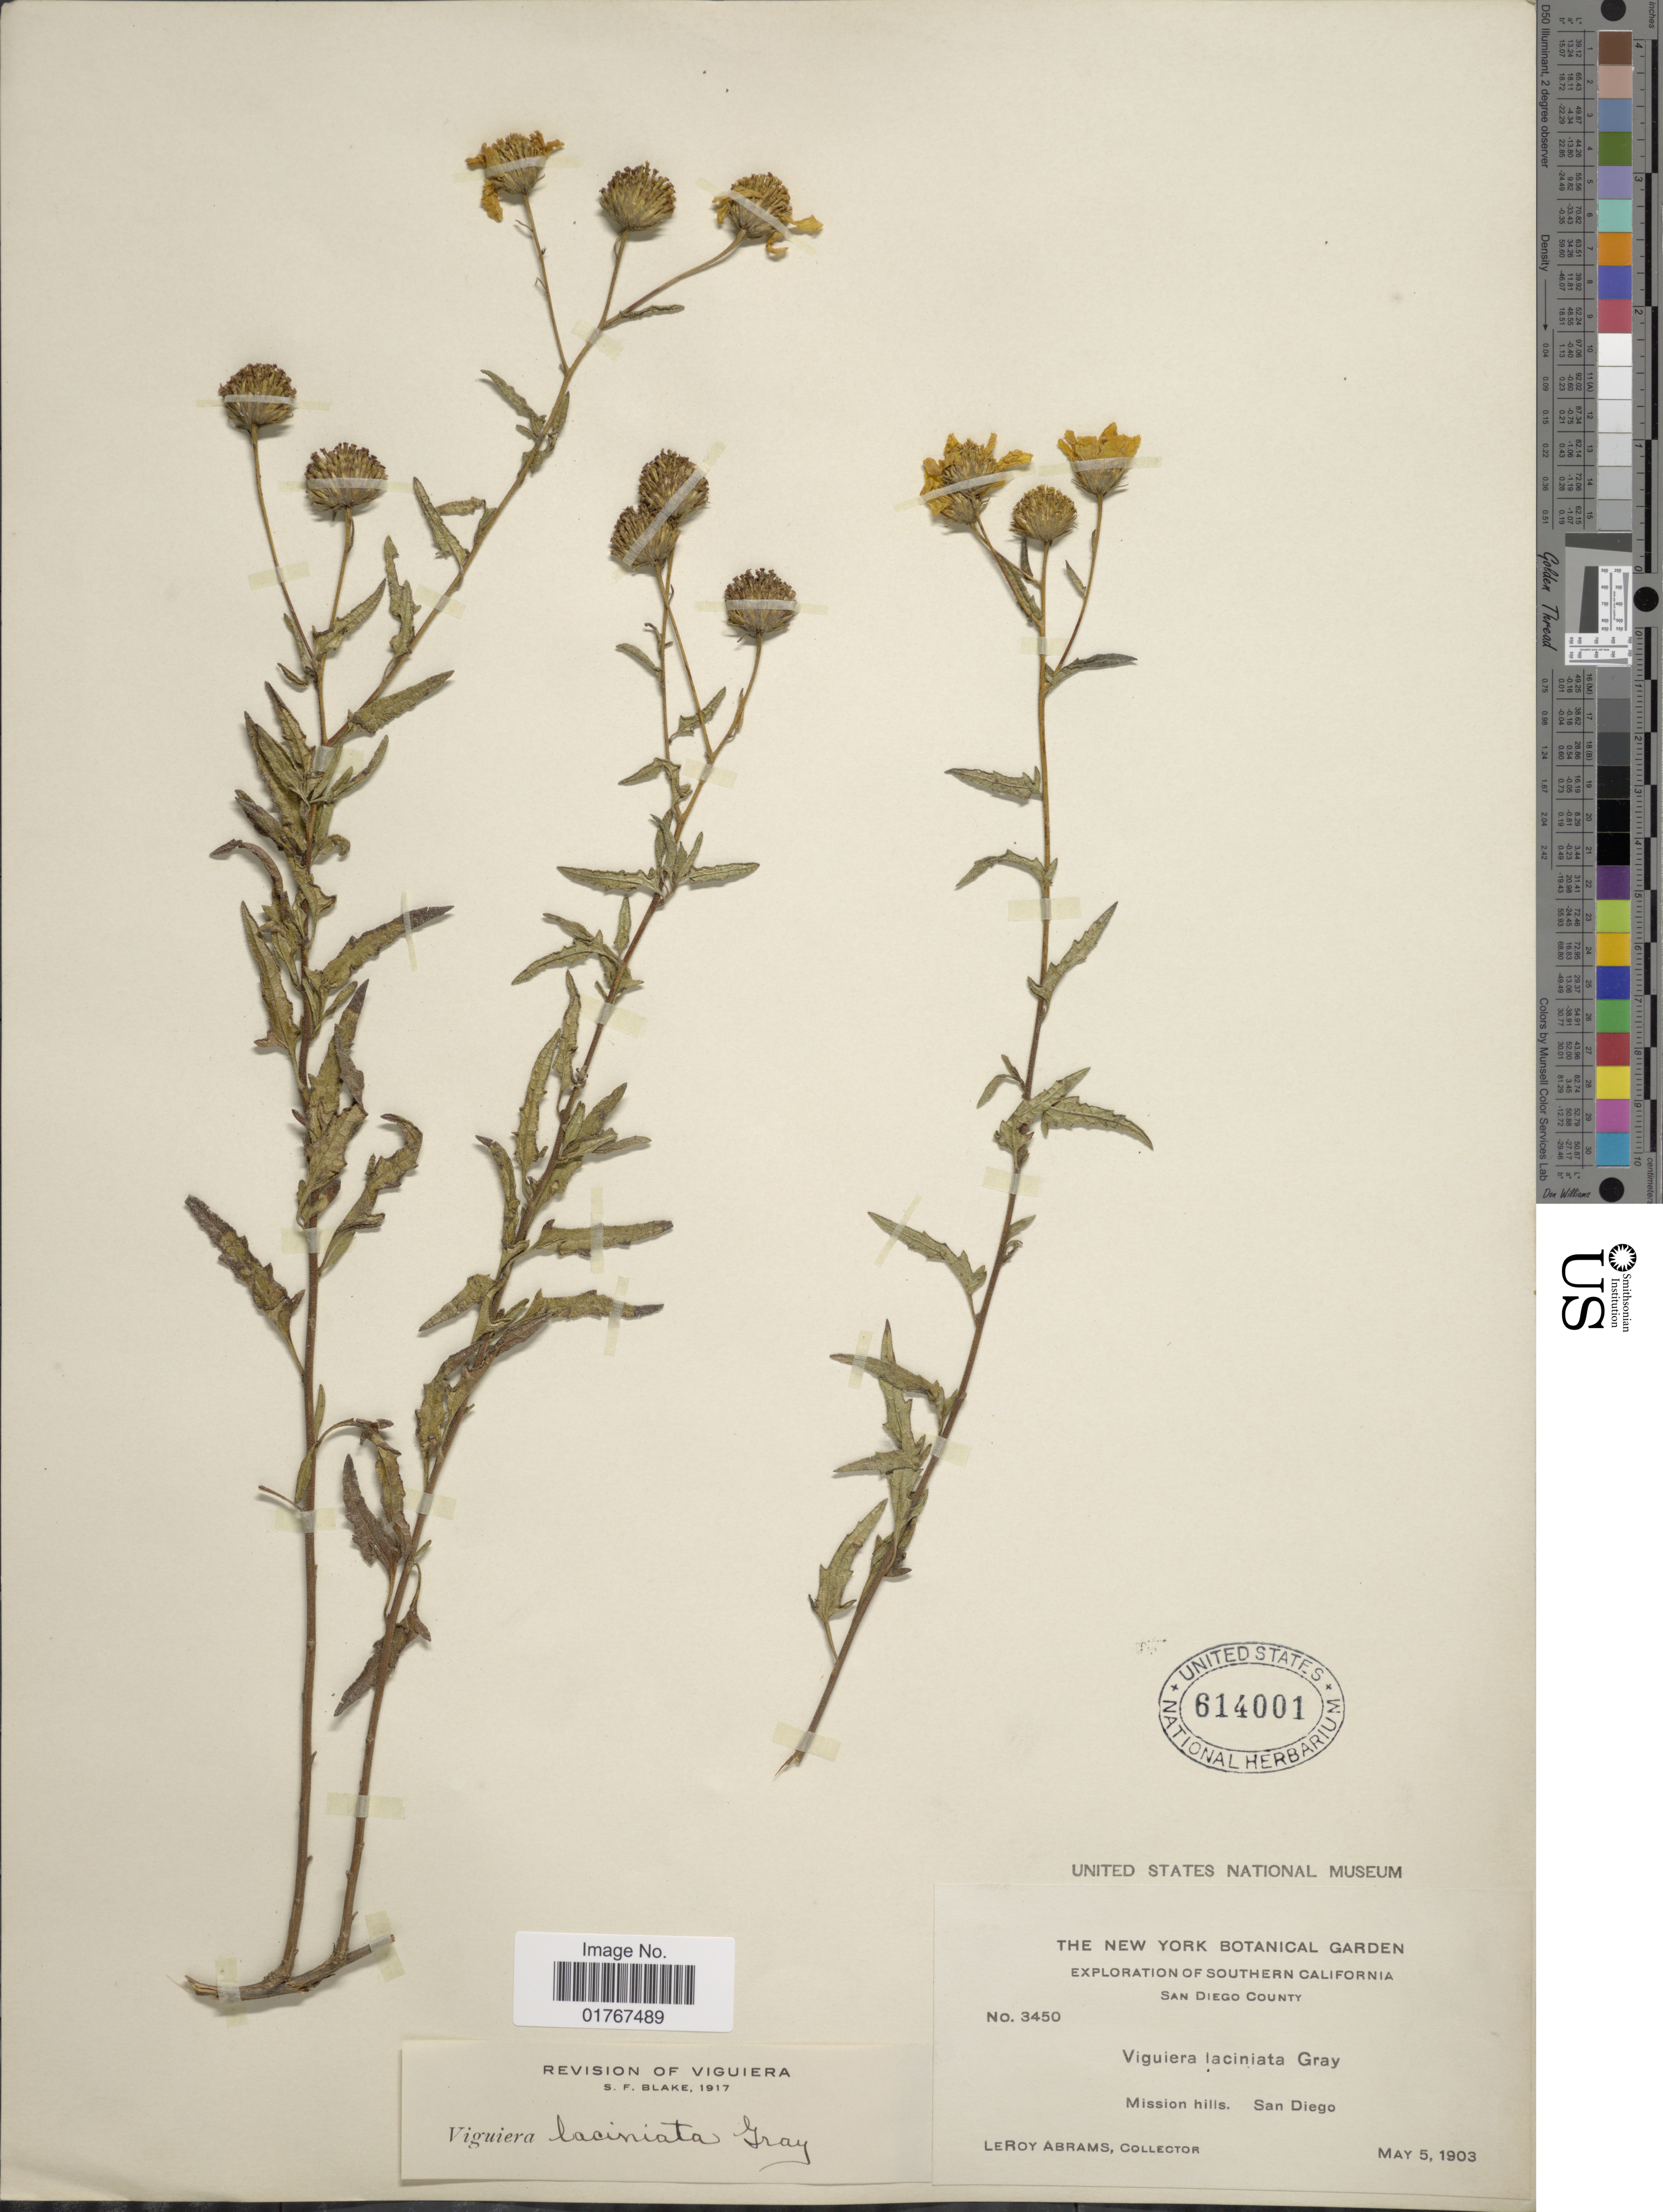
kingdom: Plantae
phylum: Tracheophyta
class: Magnoliopsida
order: Asterales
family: Asteraceae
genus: Viguiera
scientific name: Viguiera laciniata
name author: A. Gray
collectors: L. Abrams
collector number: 3450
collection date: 1903-05-05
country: United States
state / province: California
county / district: San Diego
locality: Southenr California, Mission hills. San Diego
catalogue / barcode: US 614001